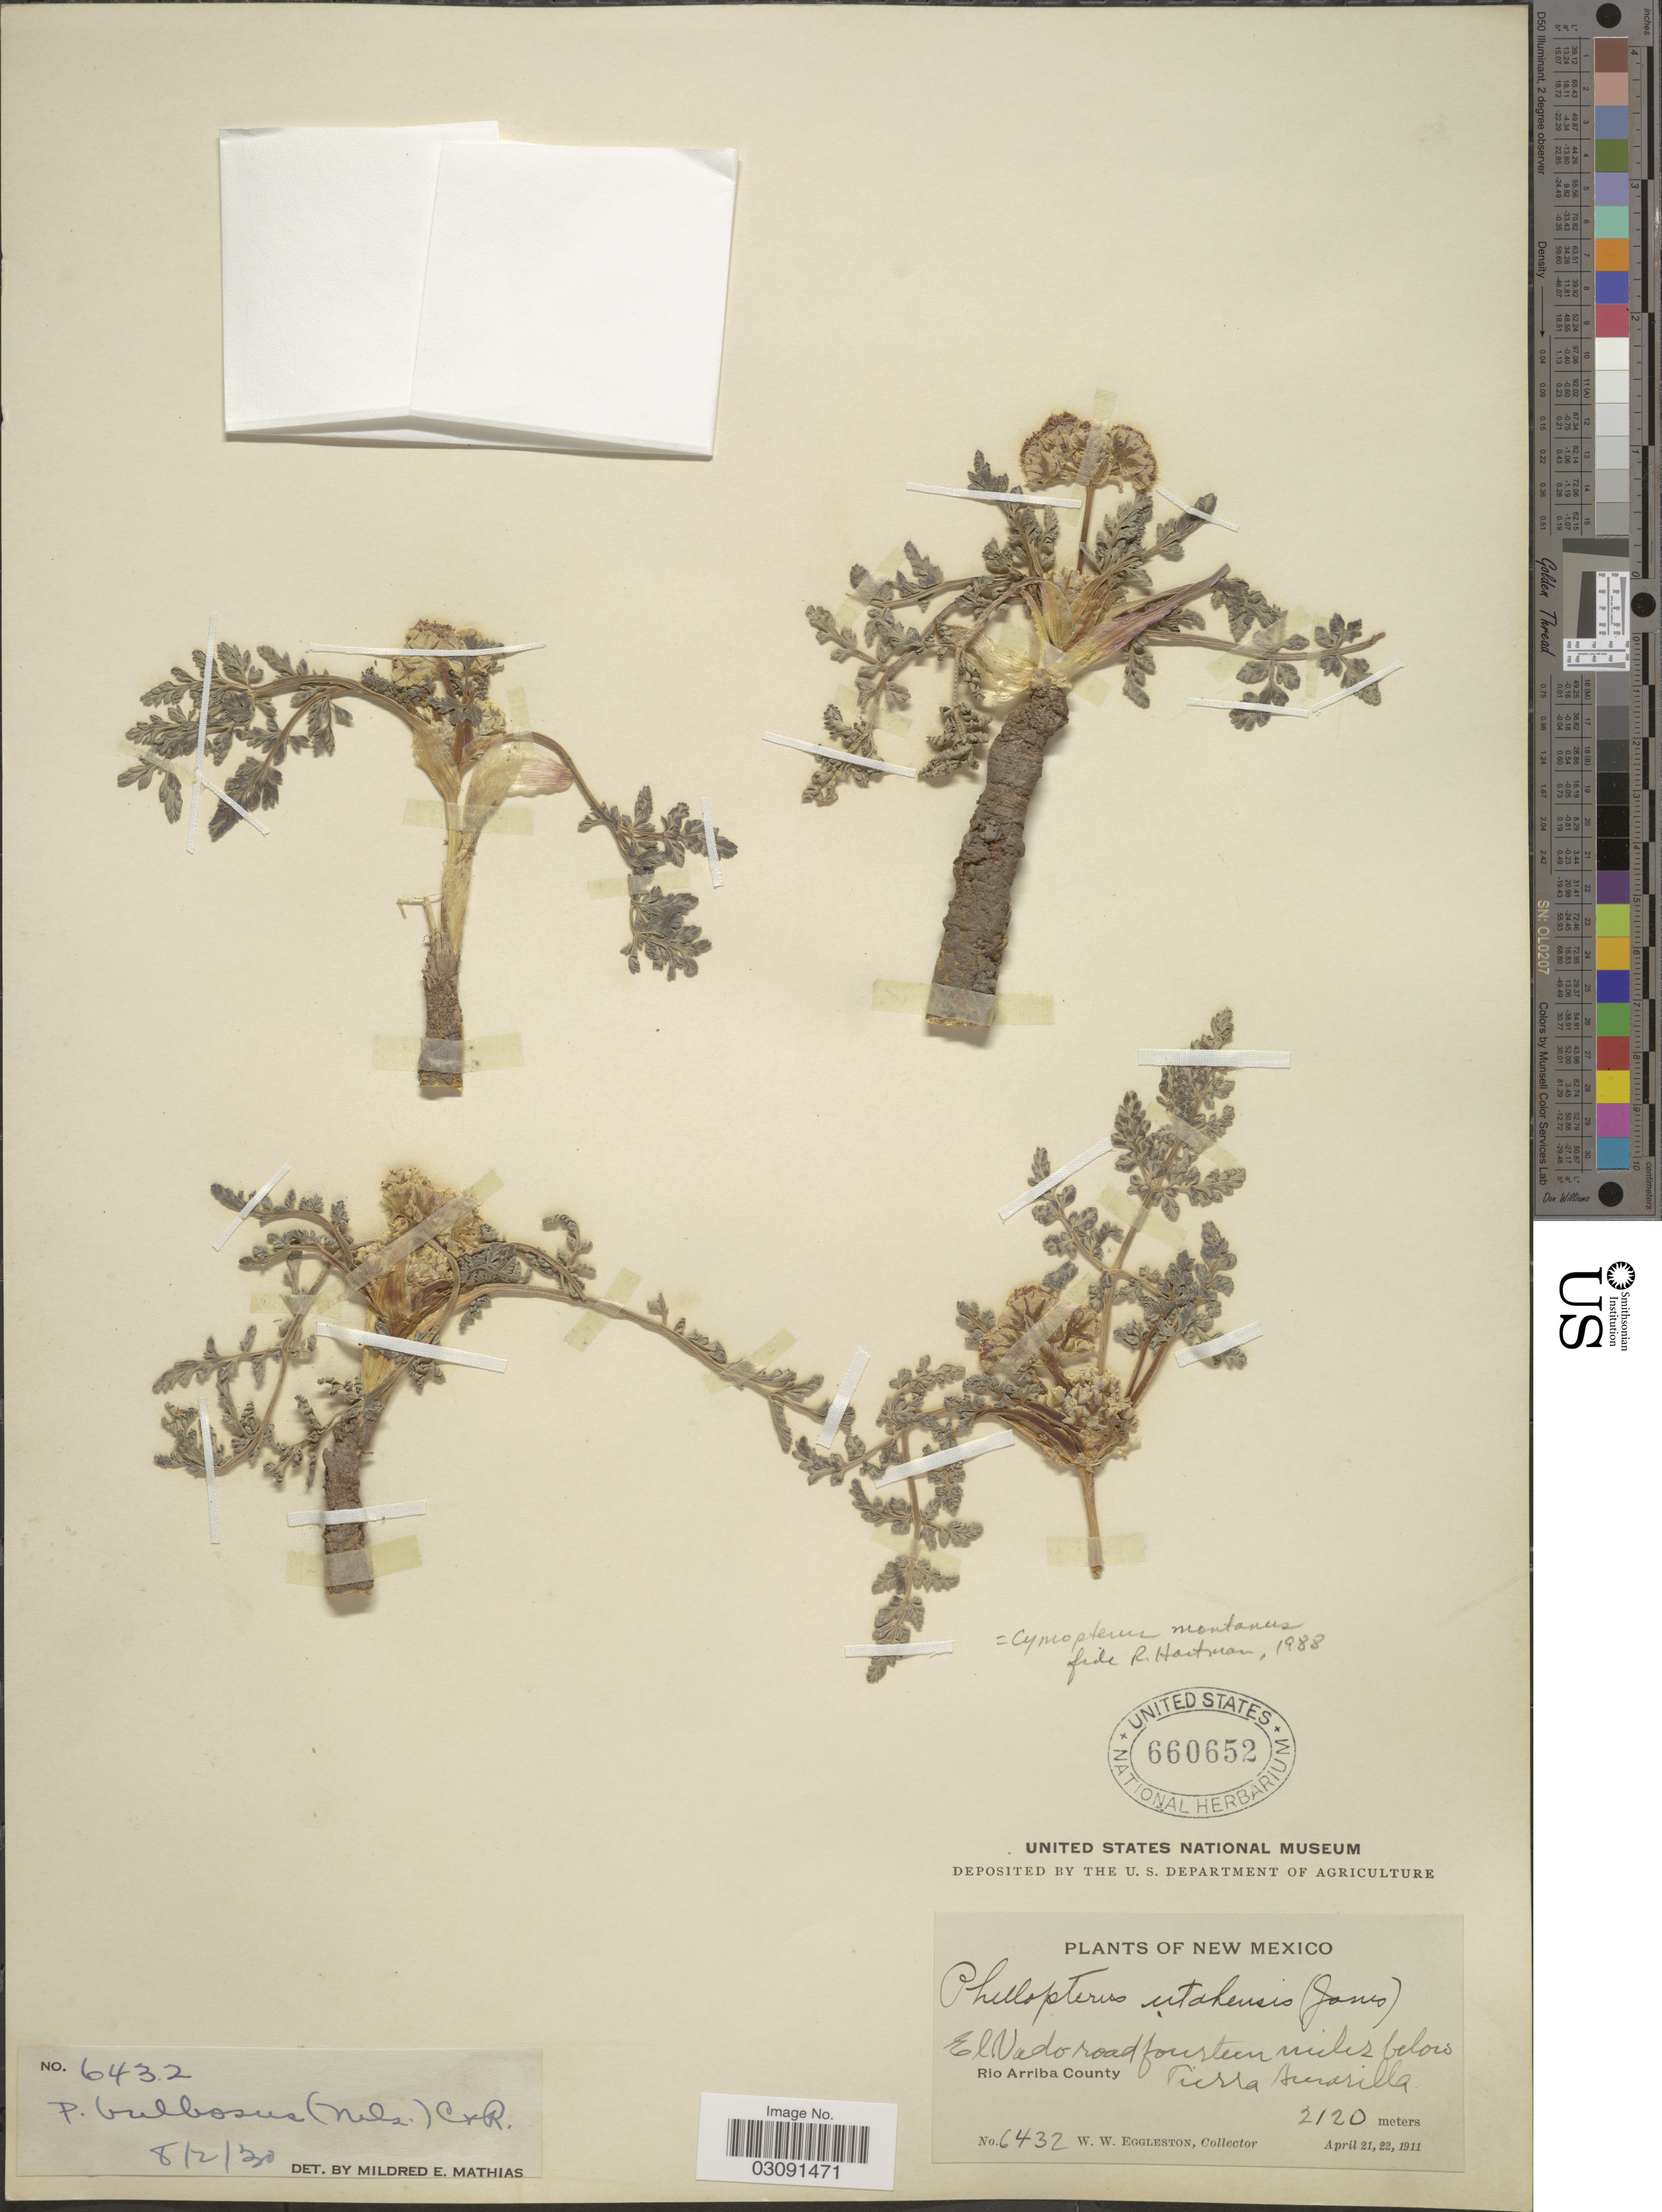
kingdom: Plantae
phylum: Tracheophyta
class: Magnoliopsida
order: Apiales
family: Apiaceae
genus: Cymopterus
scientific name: Cymopterus montanus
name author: Torr. & A. Gray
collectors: W. W. Eggleston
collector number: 6432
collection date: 1911-04-21/1911-04-22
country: United States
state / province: New Mexico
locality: El Vado road fourteen miles below Tierra Amarilla, Rio Arriba County.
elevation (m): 2120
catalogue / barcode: US 660652